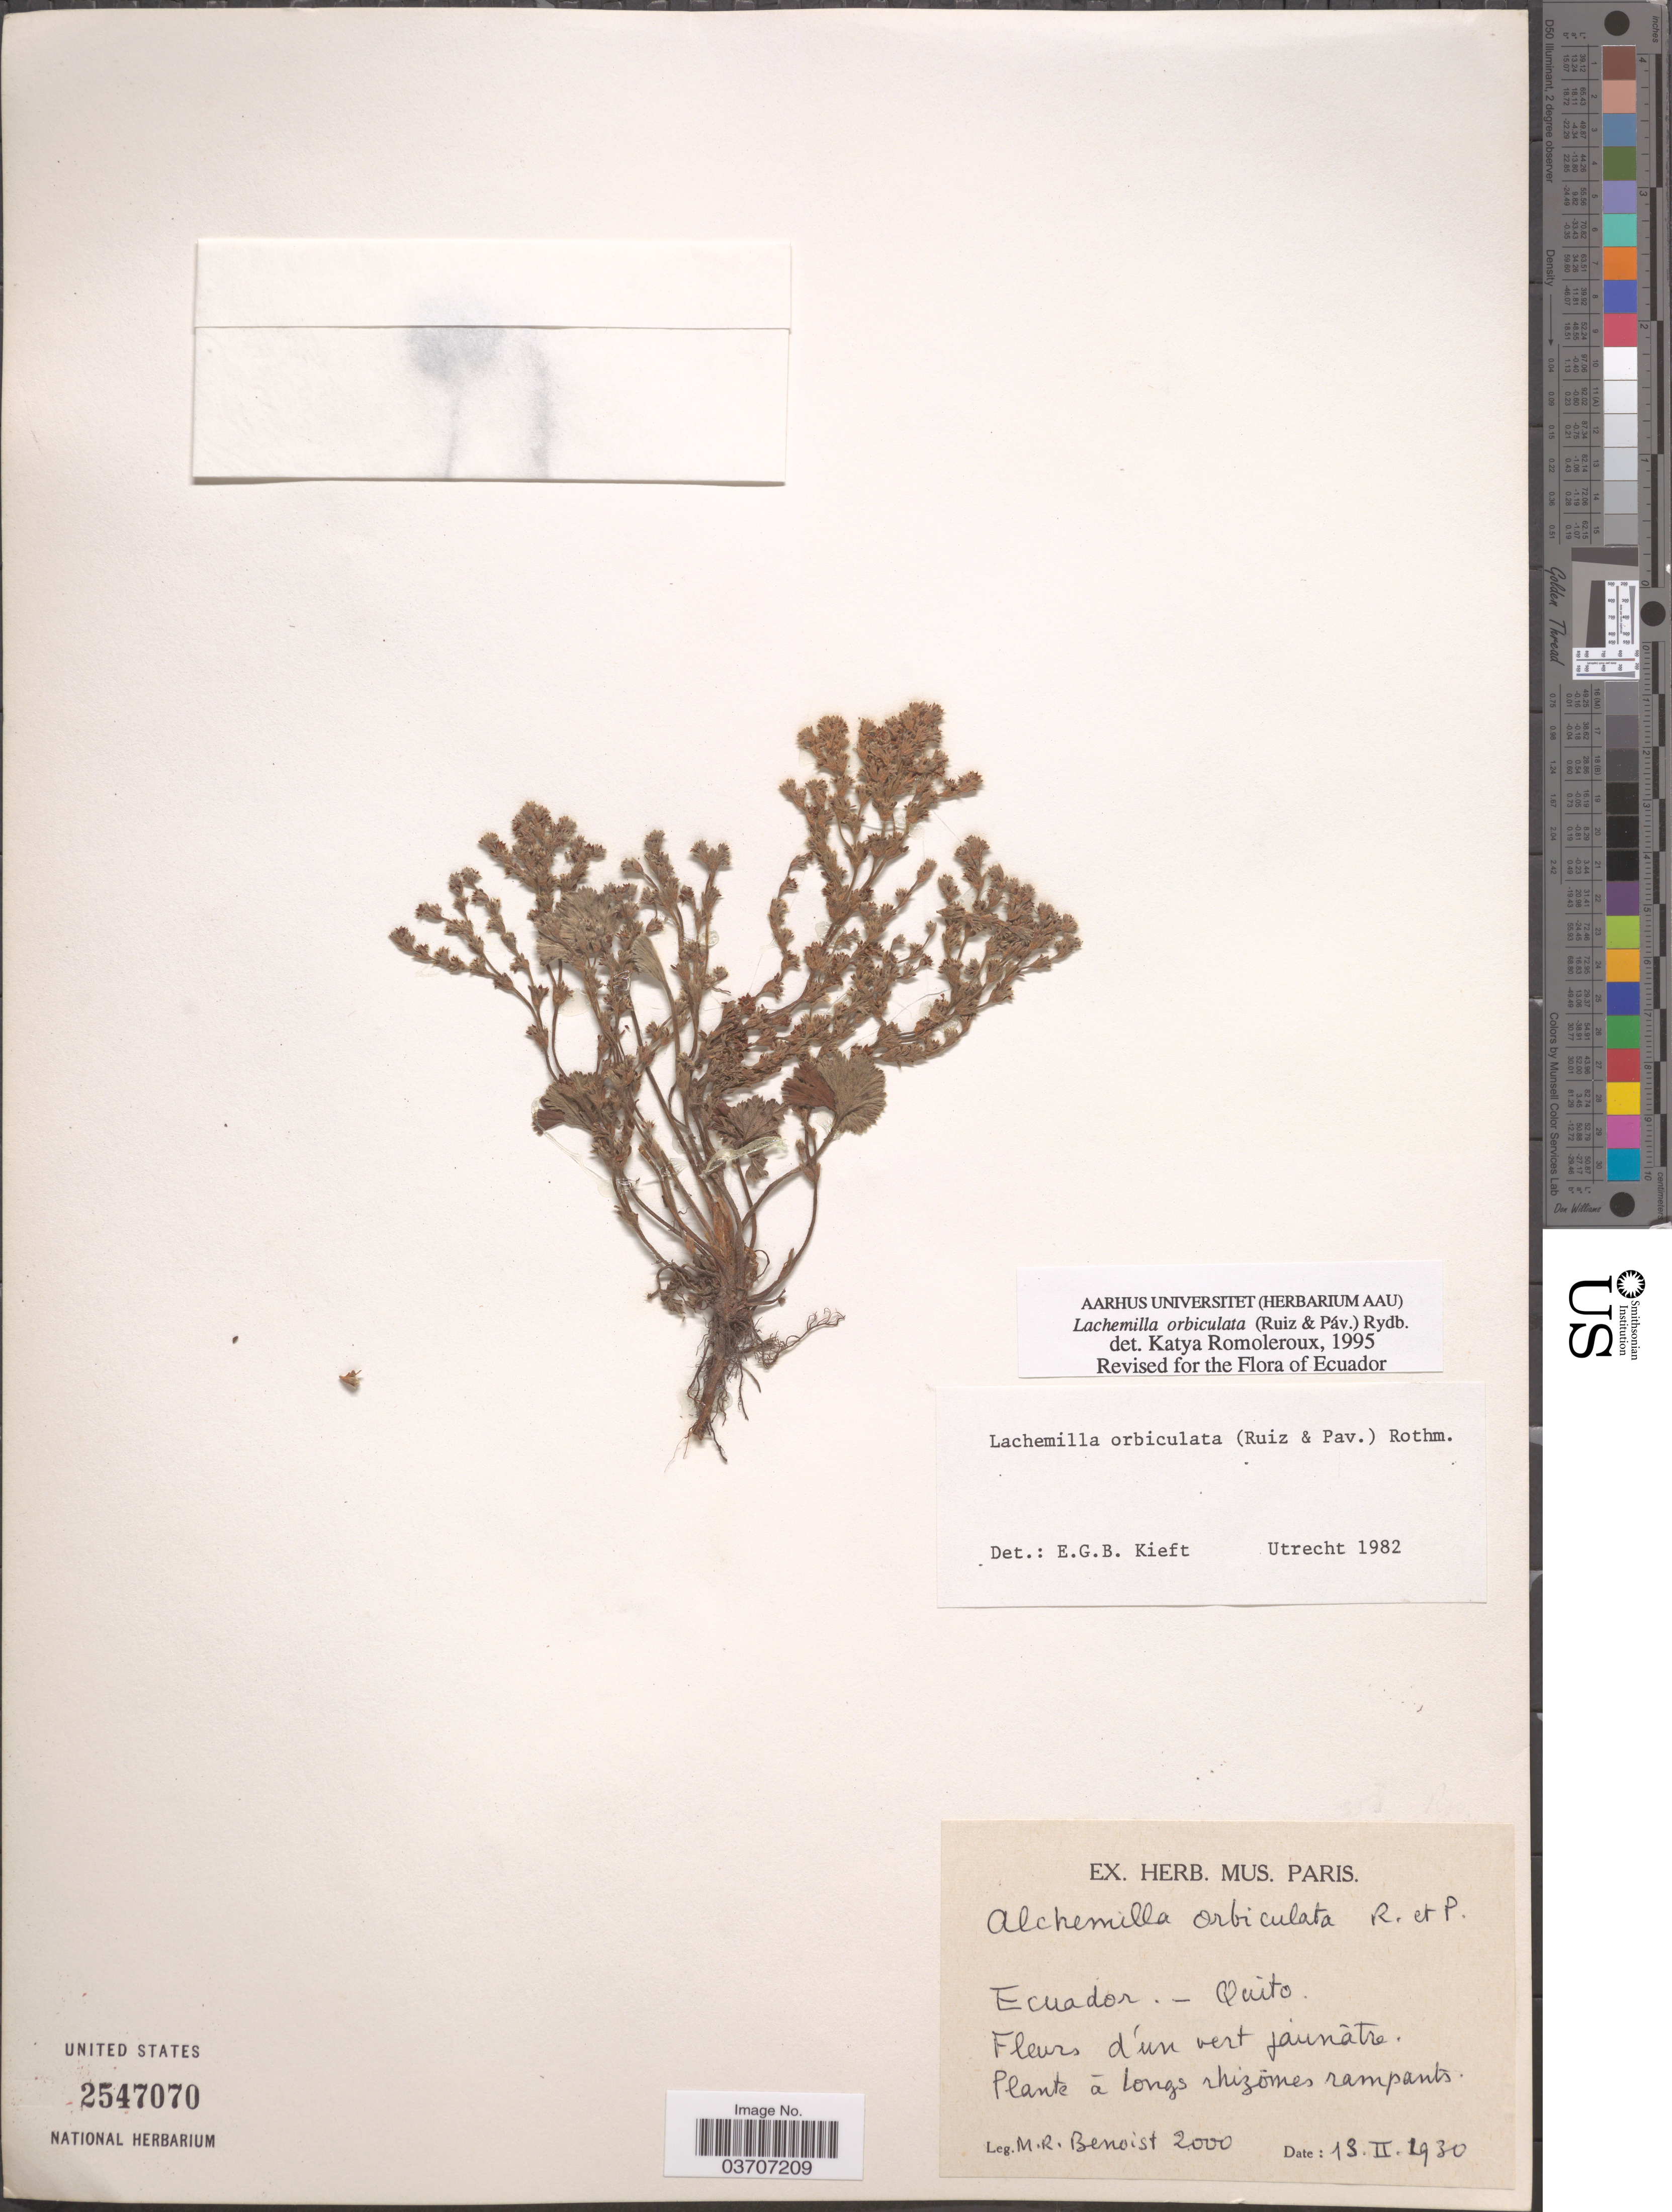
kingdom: Plantae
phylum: Tracheophyta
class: Magnoliopsida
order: Rosales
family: Rosaceae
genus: Lachemilla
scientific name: Lachemilla orbiculata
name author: (Ruiz & Pav.) Rydb.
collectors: M. Benoist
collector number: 2000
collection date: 1930-02-13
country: Ecuador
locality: Quito.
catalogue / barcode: US 2547070